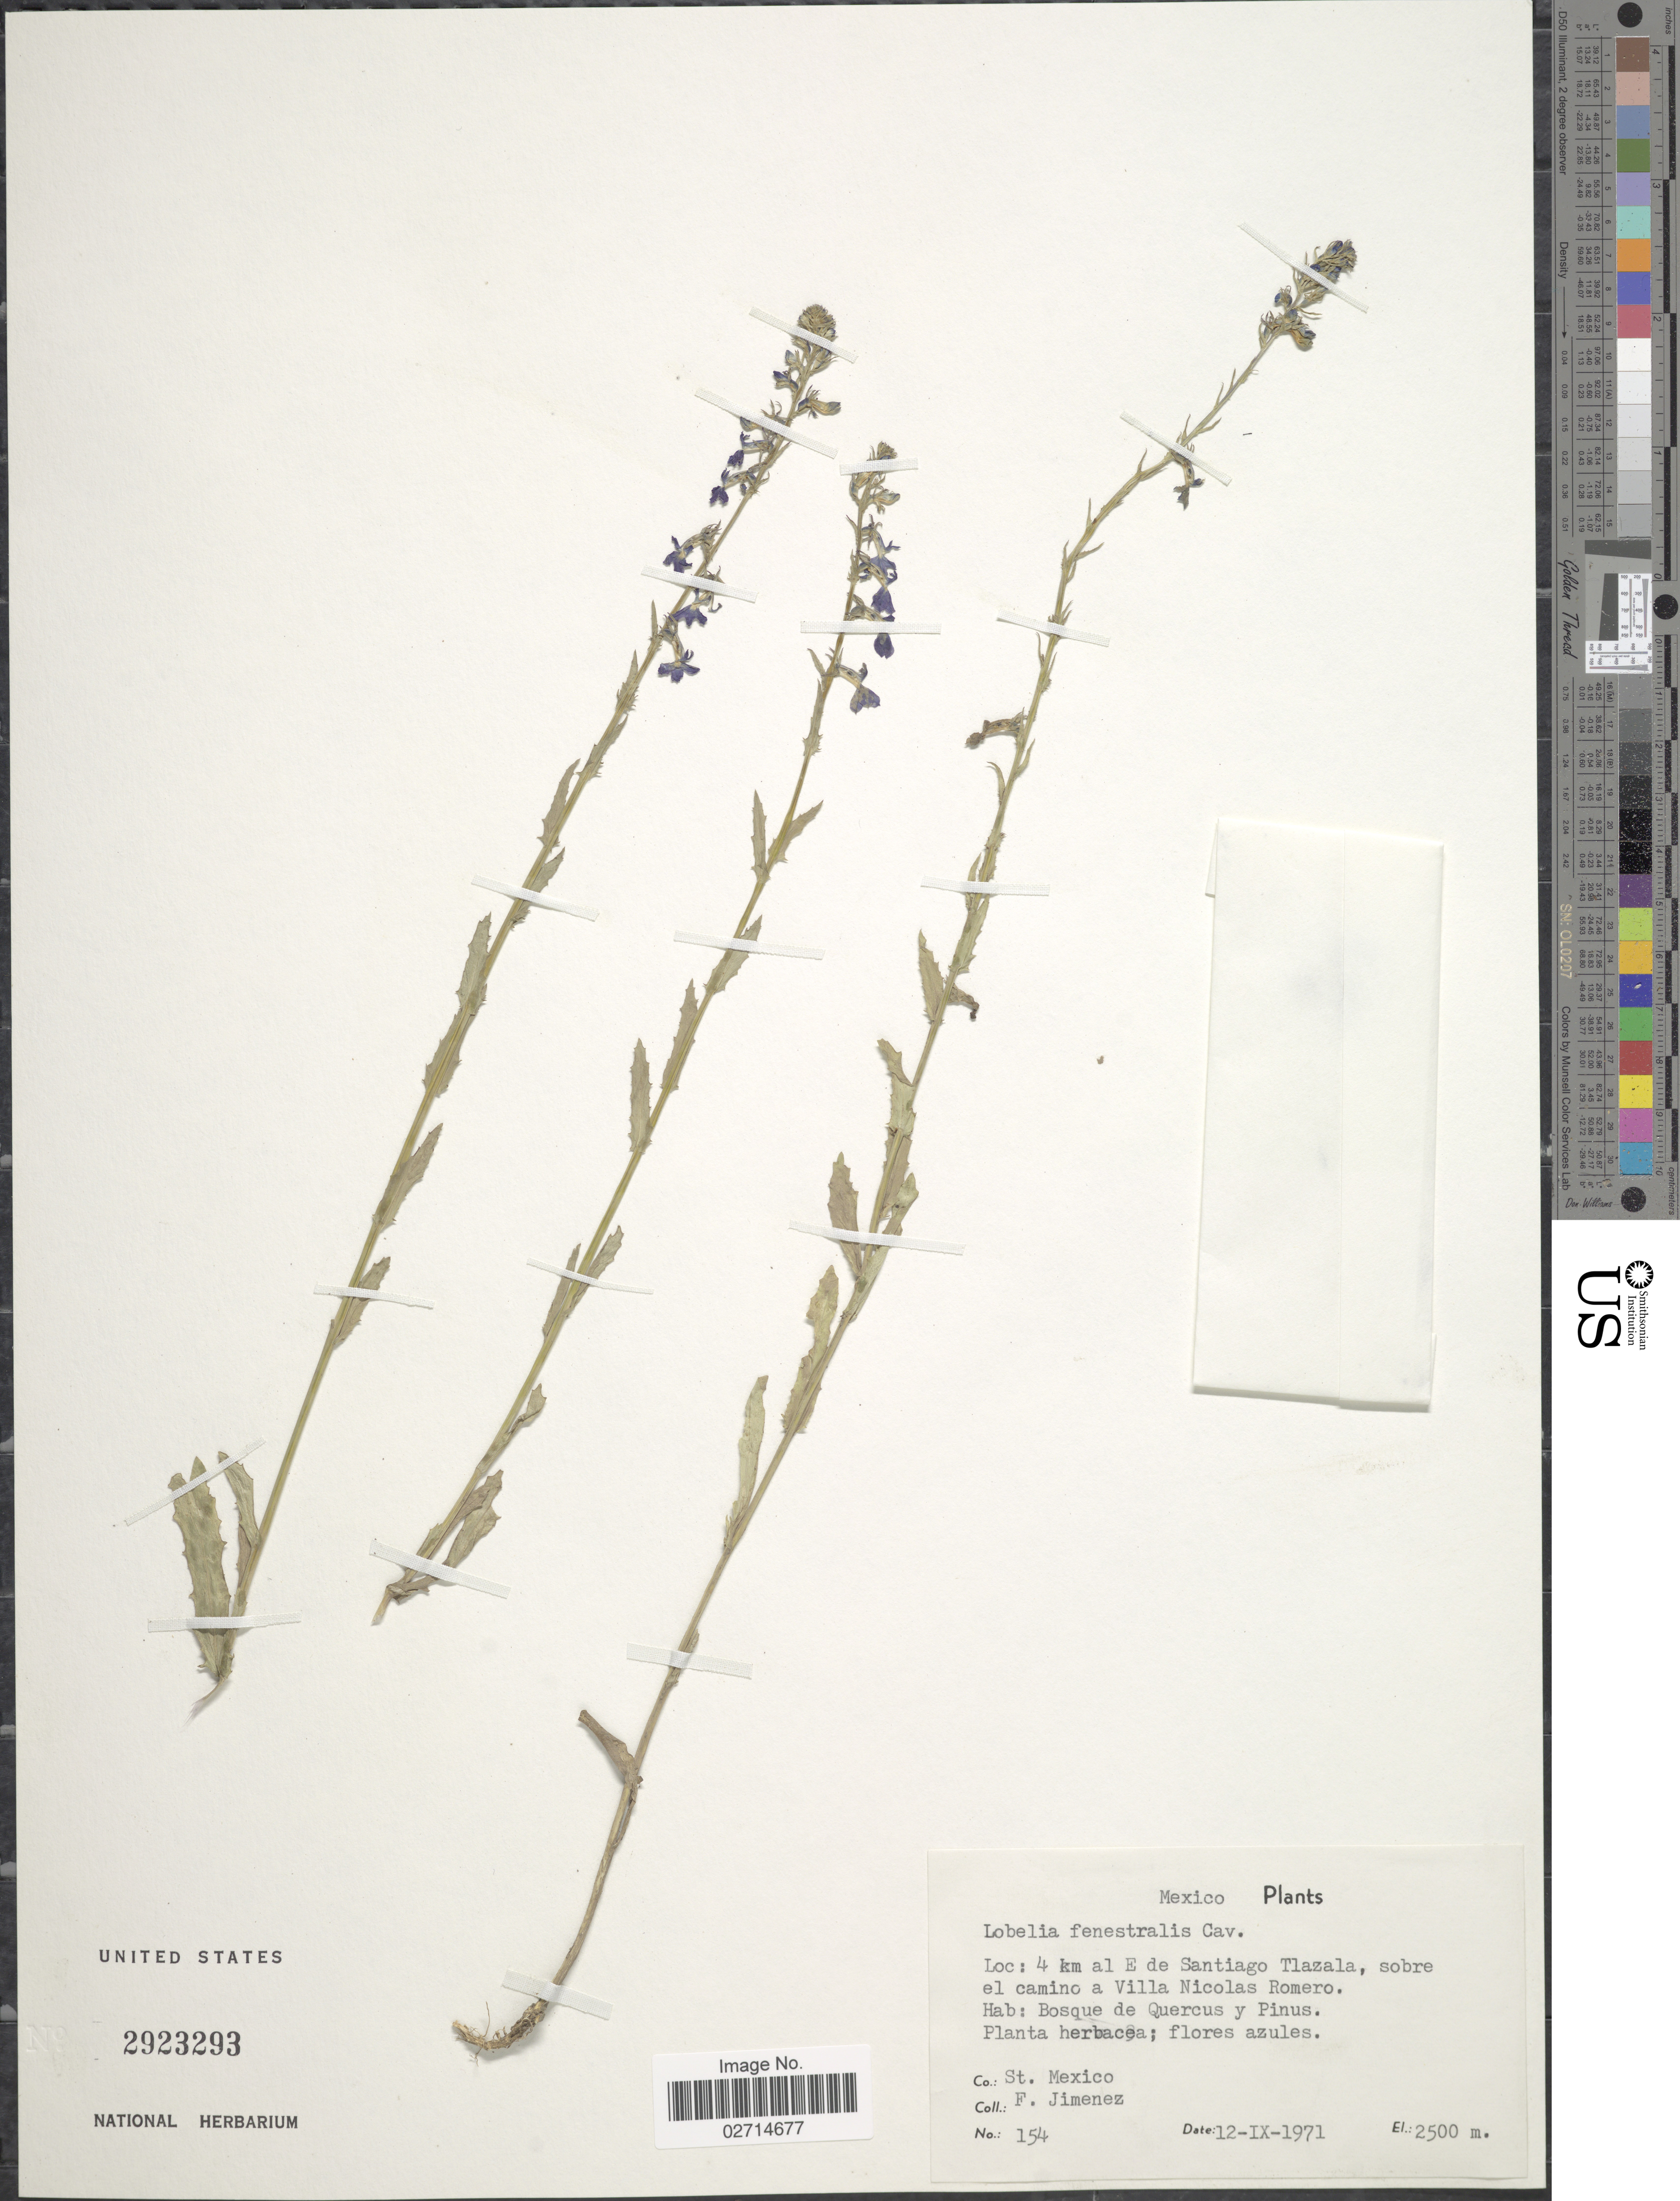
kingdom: Plantae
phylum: Tracheophyta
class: Magnoliopsida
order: Asterales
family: Campanulaceae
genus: Lobelia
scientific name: Lobelia fenestralis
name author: Cav.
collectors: F. Jimenez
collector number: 154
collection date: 1971-09-12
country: Mexico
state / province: México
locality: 4 km al E de Santiago Tlazala, sobre el camino a Villa Nicolas Romero.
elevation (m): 2500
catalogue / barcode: US 2923293